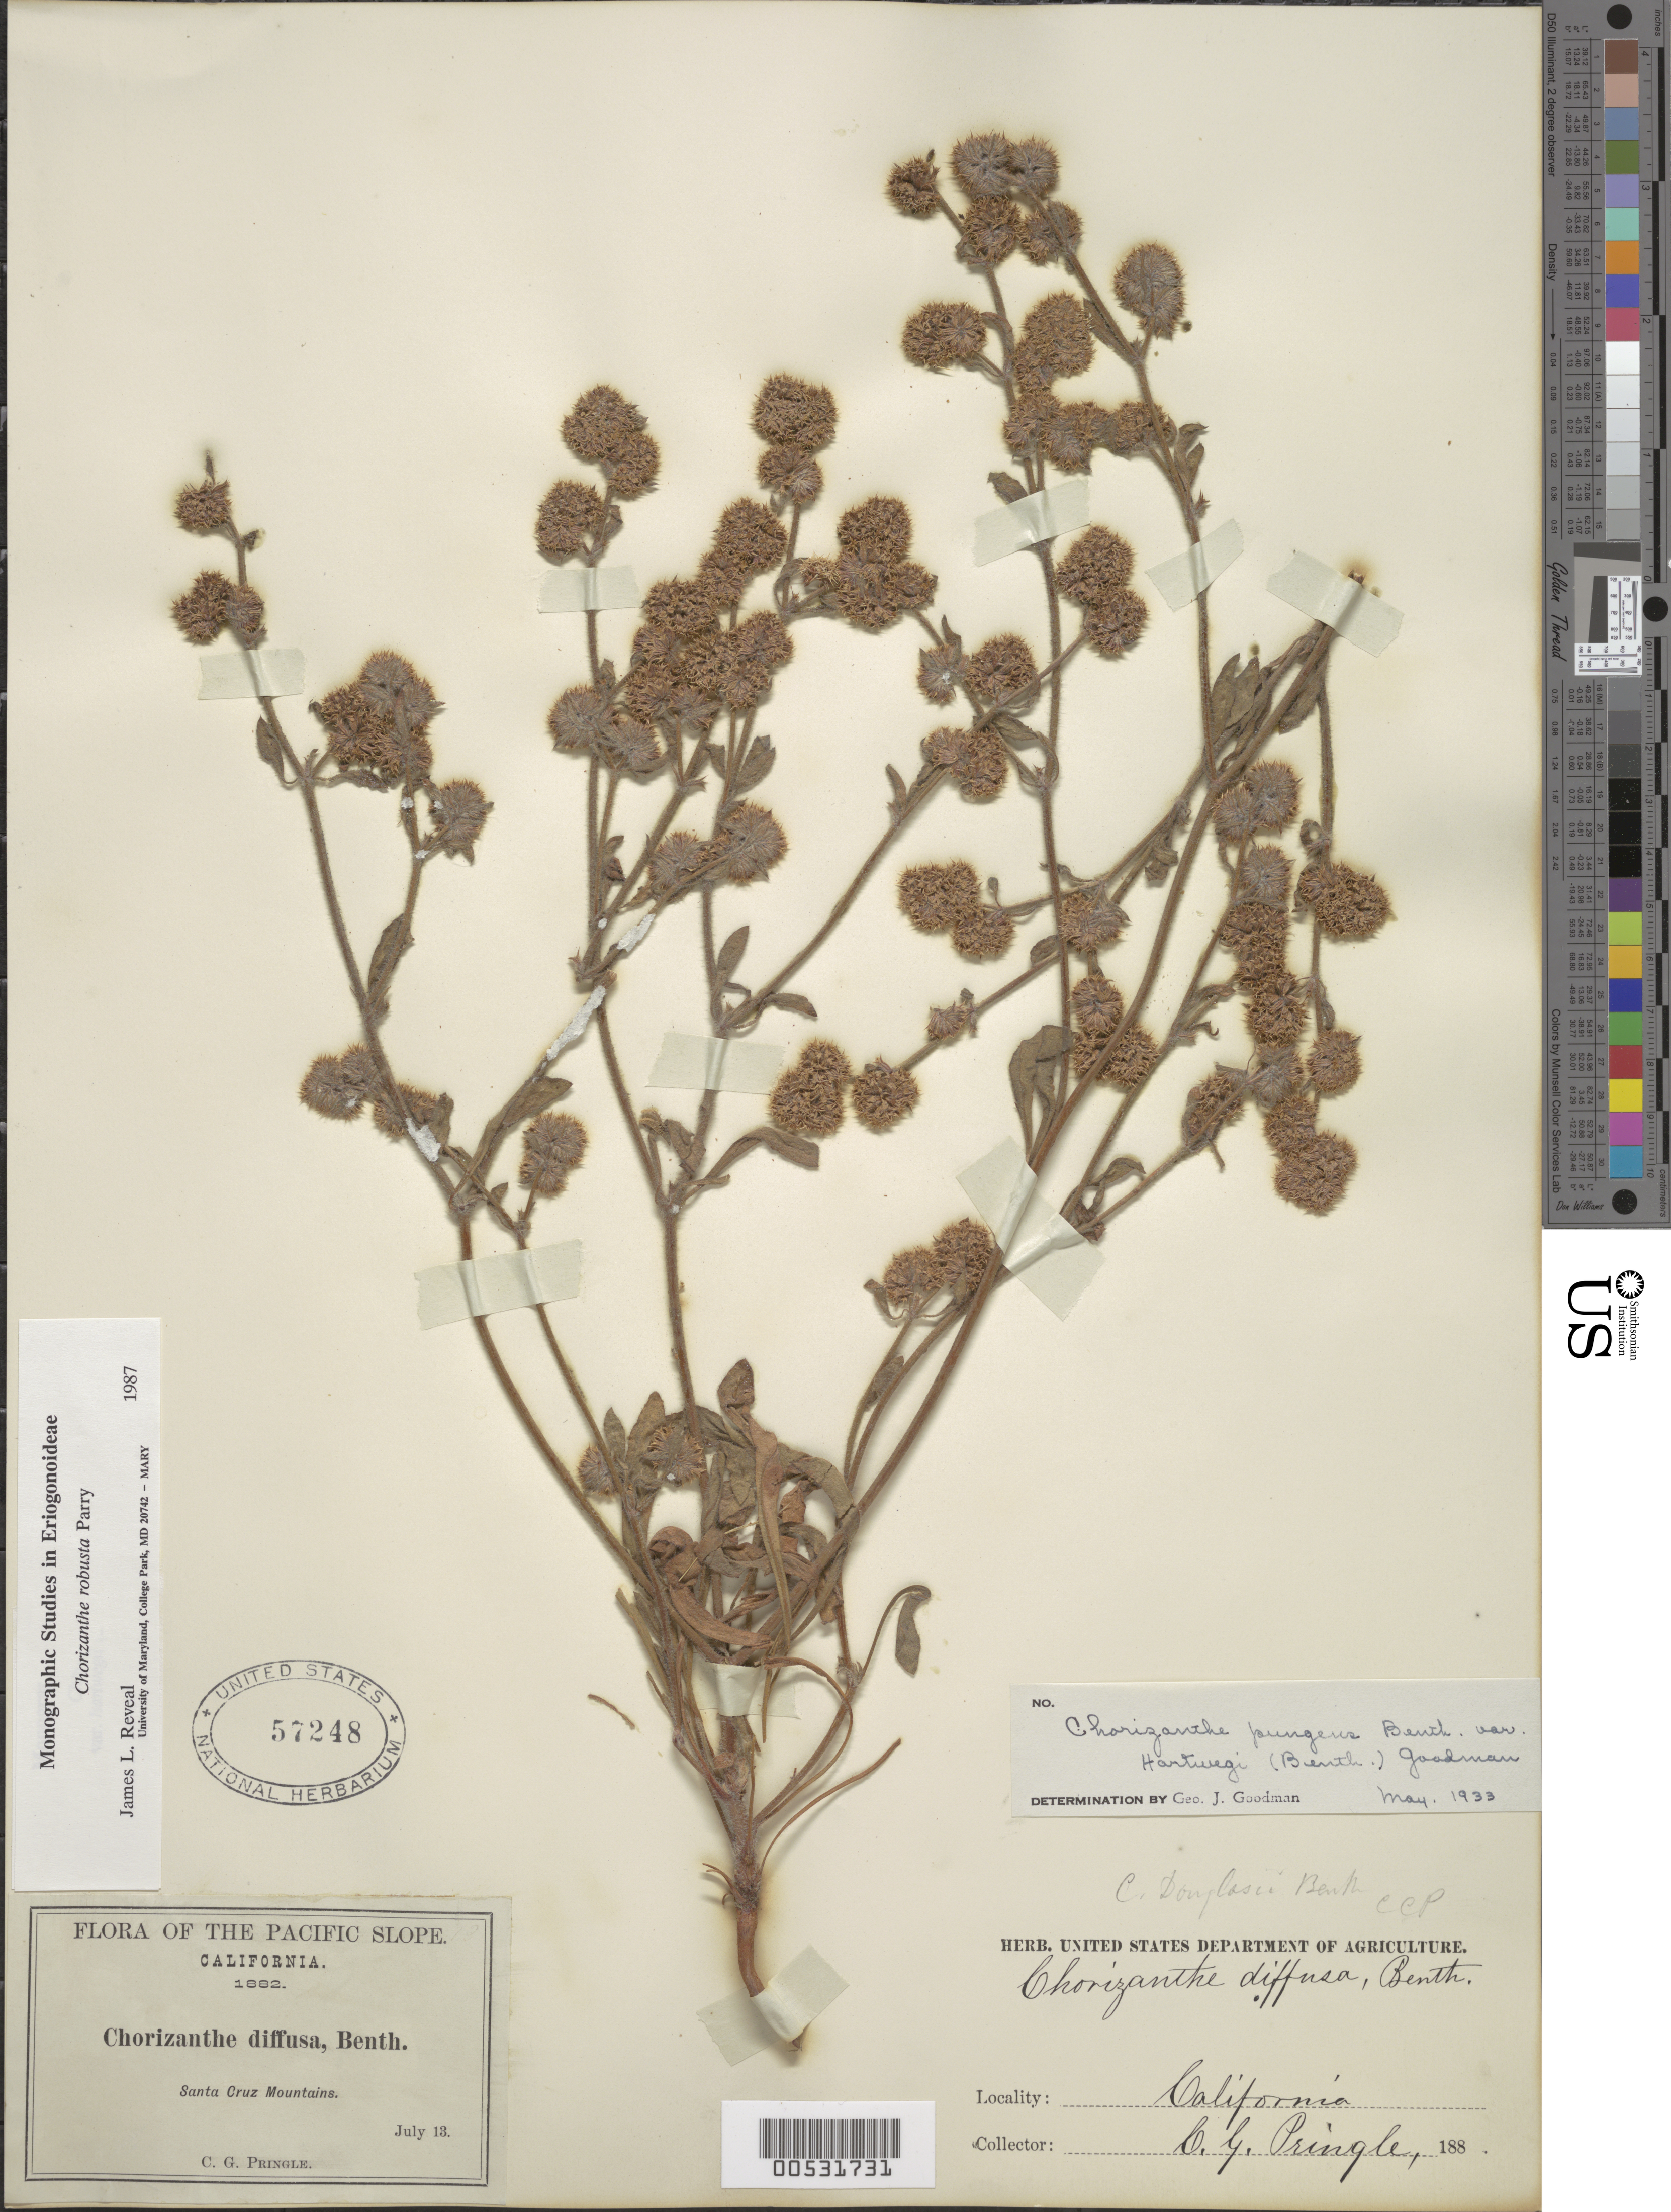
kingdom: Plantae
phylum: Tracheophyta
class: Magnoliopsida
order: Caryophyllales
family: Polygonaceae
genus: Chorizanthe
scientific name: Chorizanthe robusta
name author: Parry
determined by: Reveal, J. L.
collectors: C. G. Pringle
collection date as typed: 13 Jul 1882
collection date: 1882-07-13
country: United States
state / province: California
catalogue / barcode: US 57248